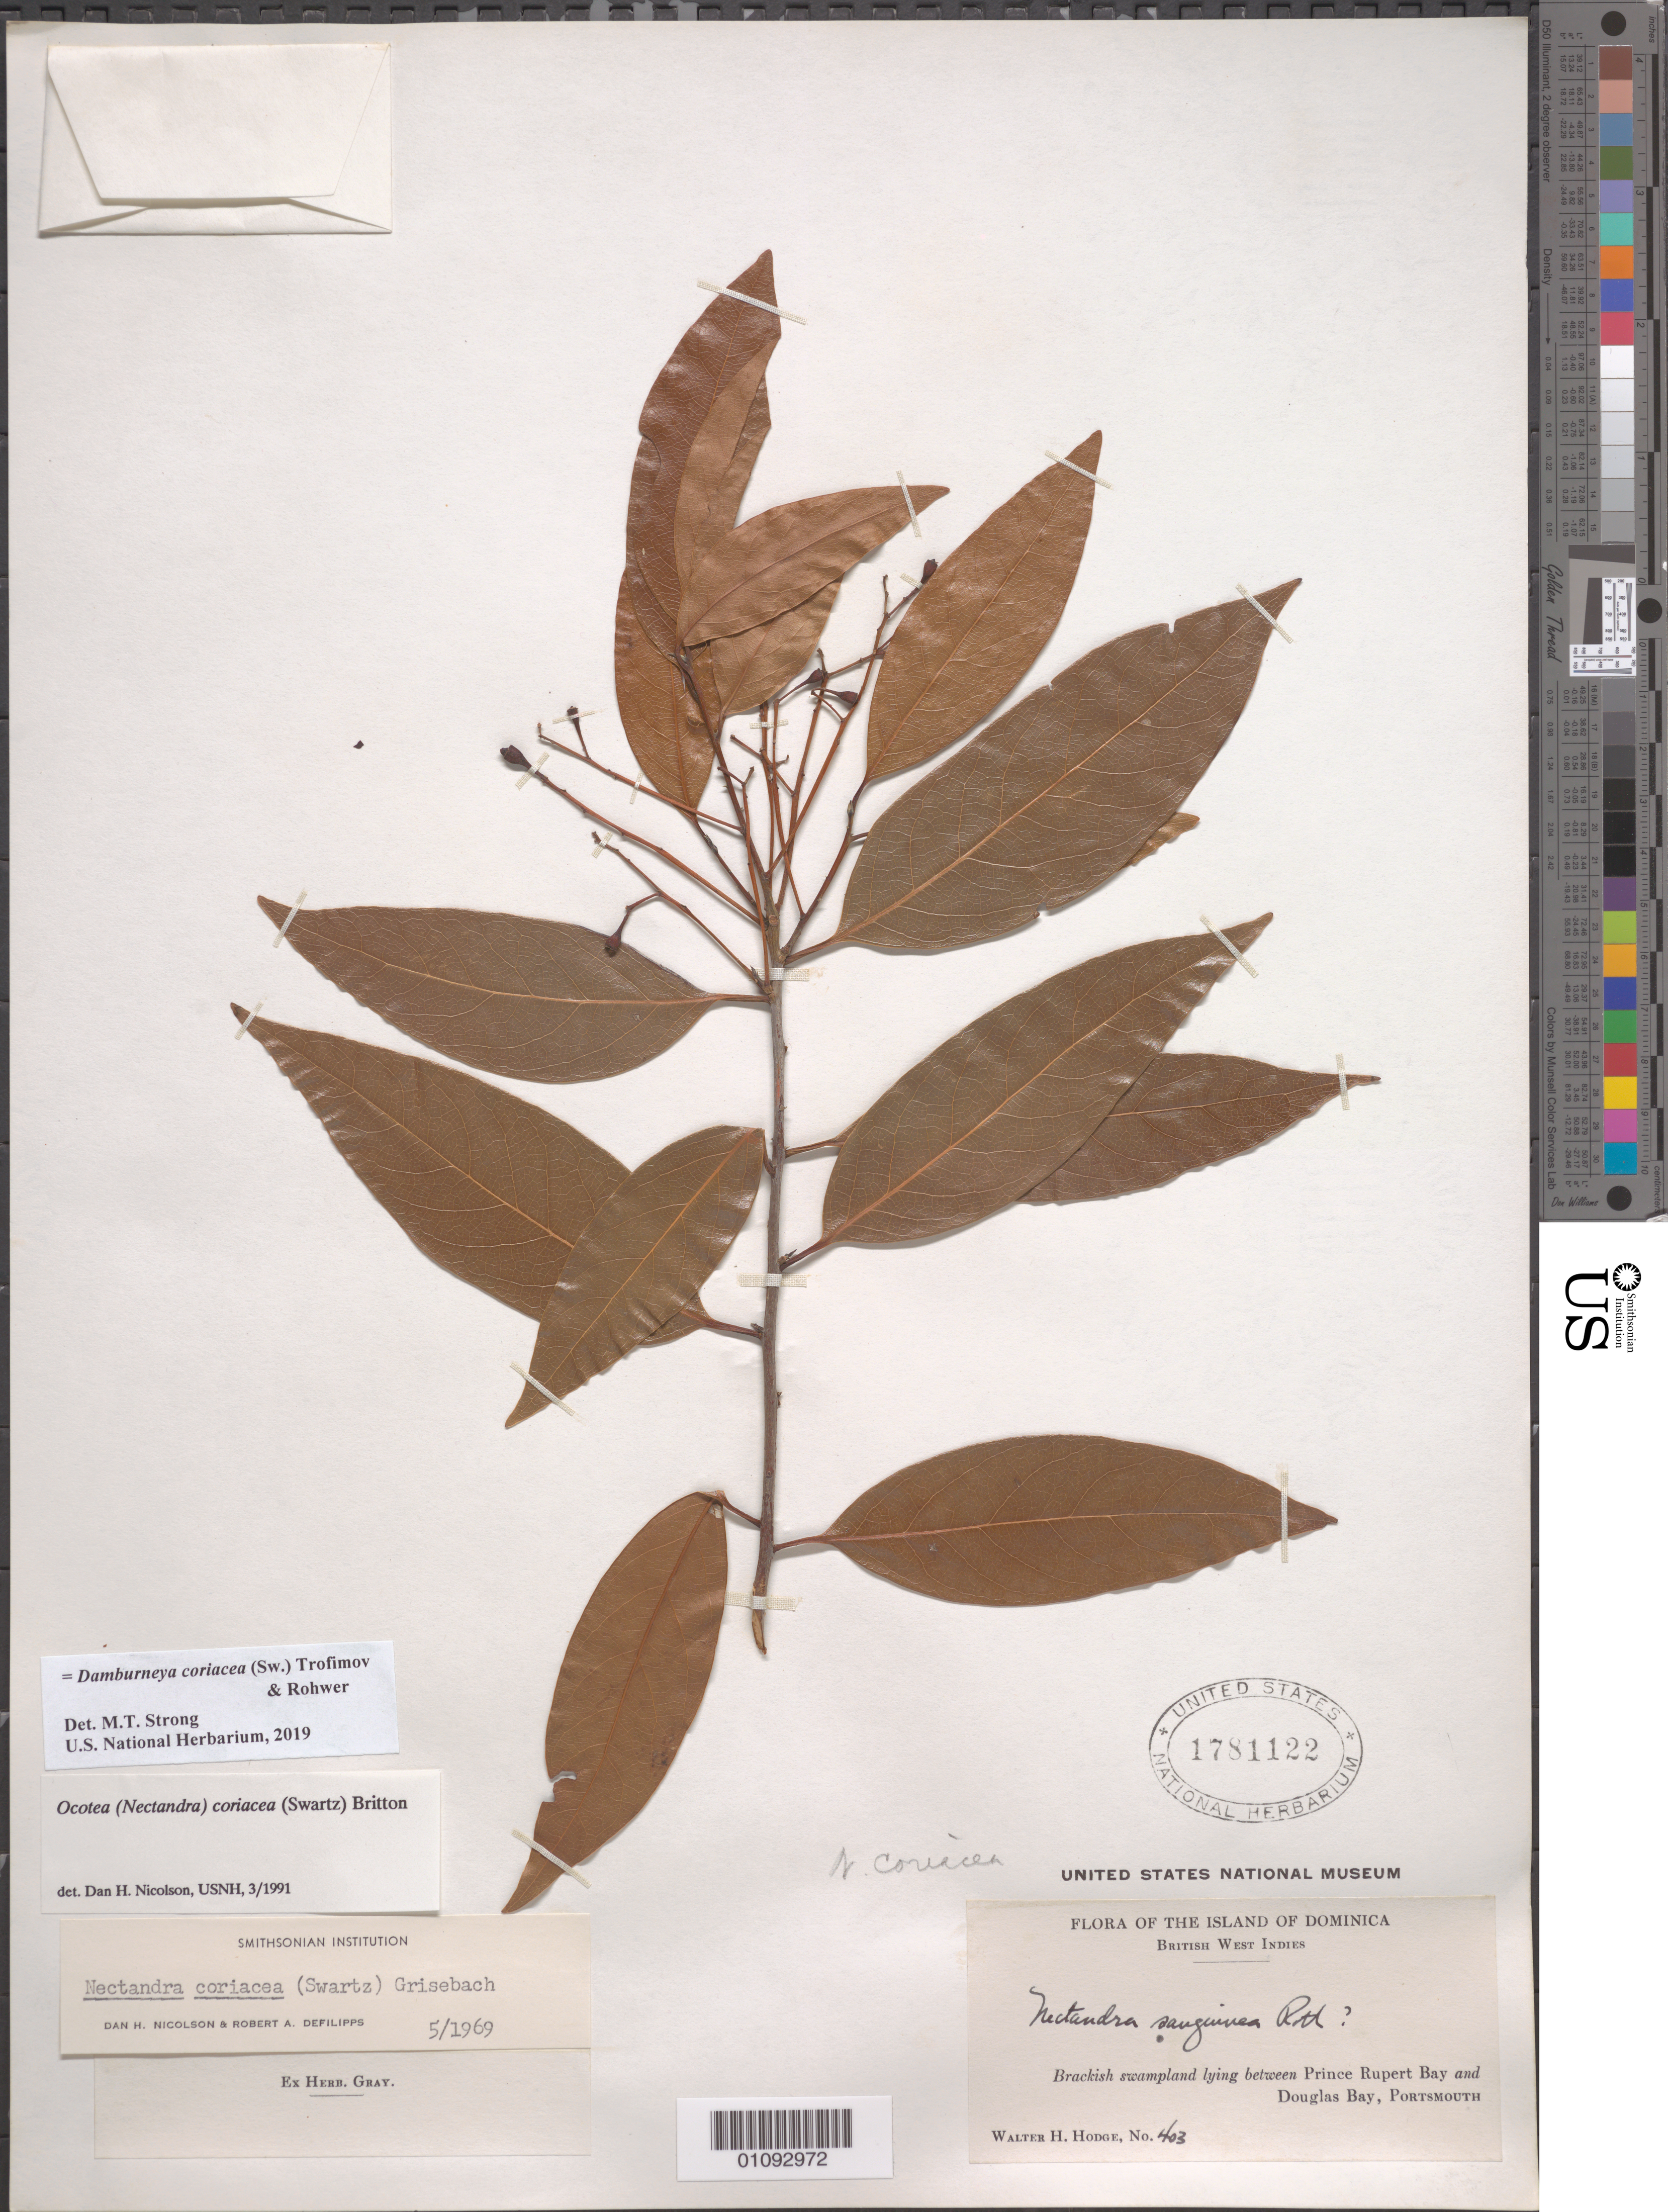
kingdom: Plantae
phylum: Tracheophyta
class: Magnoliopsida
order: Laurales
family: Lauraceae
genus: Damburneya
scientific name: Damburneya coriacea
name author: (Sw.) Trofimov & Rohwer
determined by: Strong, M. T., (US), Smithsonian Institution - National Museum of Natural History (UNITED STATES)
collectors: W. Hodge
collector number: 403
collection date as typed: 1900 to -- --- 1999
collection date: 1900/1999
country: Dominica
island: Dominica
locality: Between Prince Rupert Bay and Douglas Bay, Portsmouth.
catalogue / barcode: US 1781122